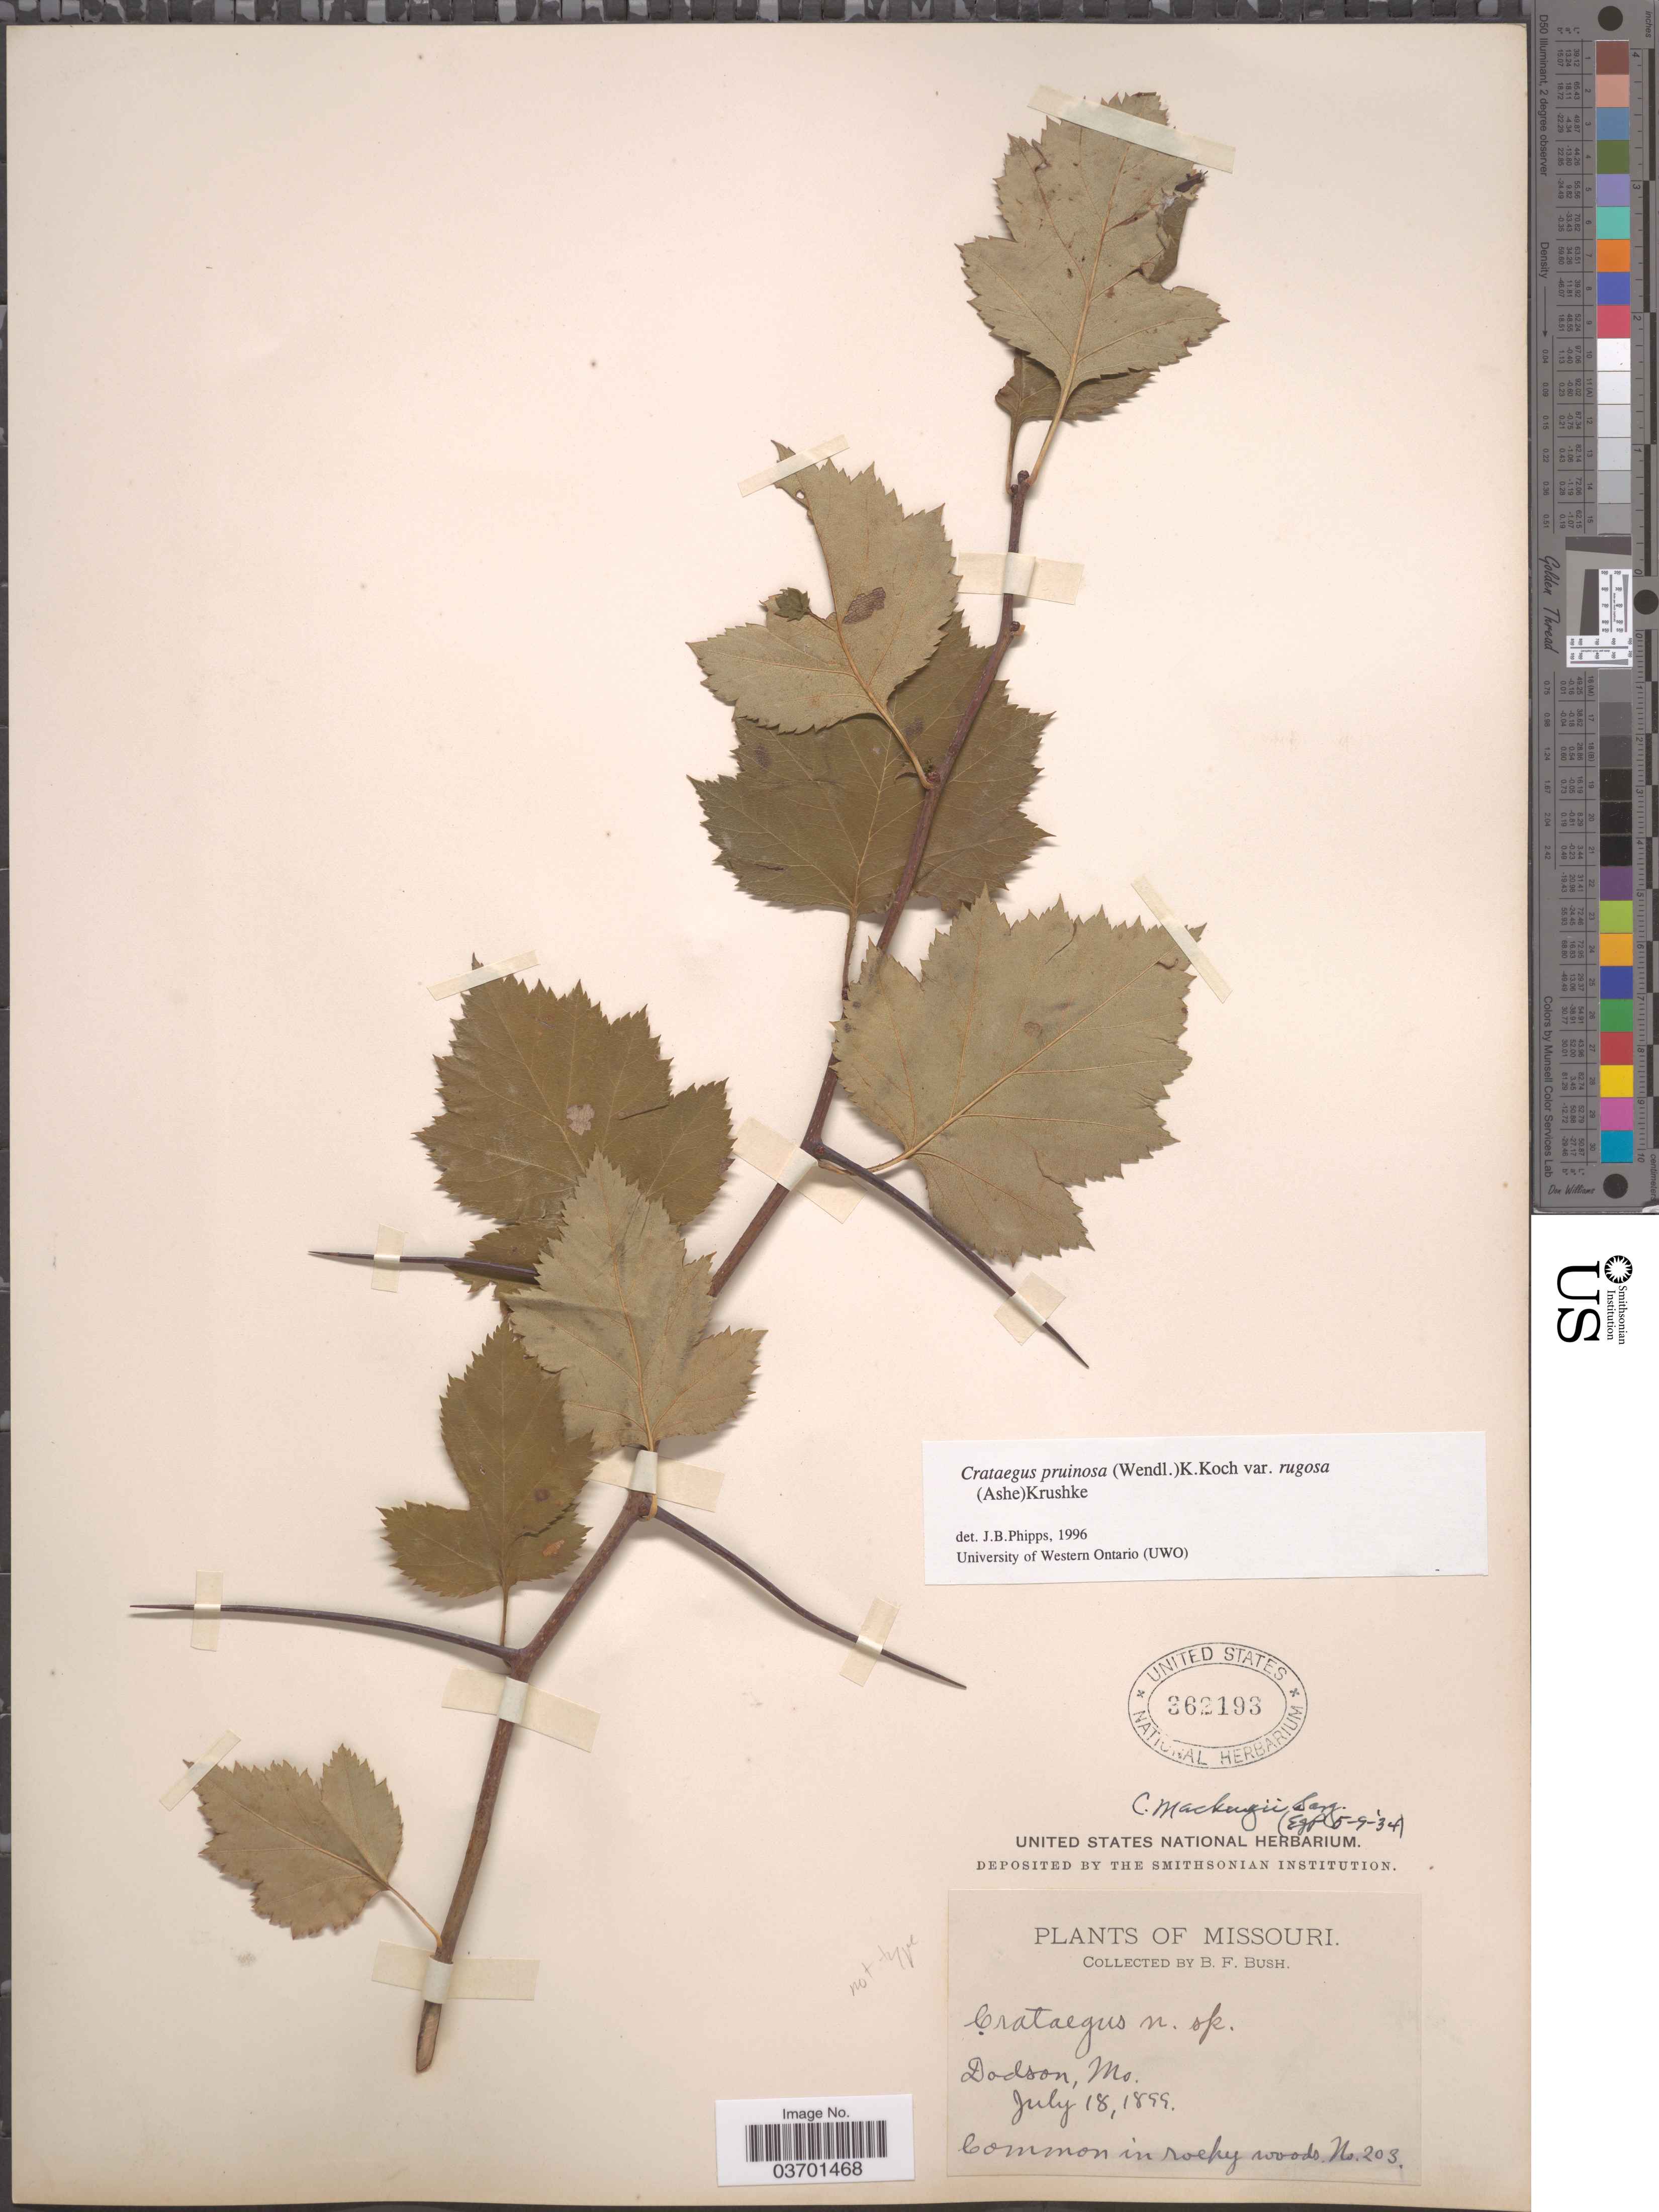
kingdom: Plantae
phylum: Tracheophyta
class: Magnoliopsida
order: Rosales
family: Rosaceae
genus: Crataegus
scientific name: Crataegus pruinosa var. rugosa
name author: (Ashe) Kruschke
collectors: B. F. Bush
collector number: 203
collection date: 1899-07-18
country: United States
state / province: Missouri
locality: Dodson.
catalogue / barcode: US 362193